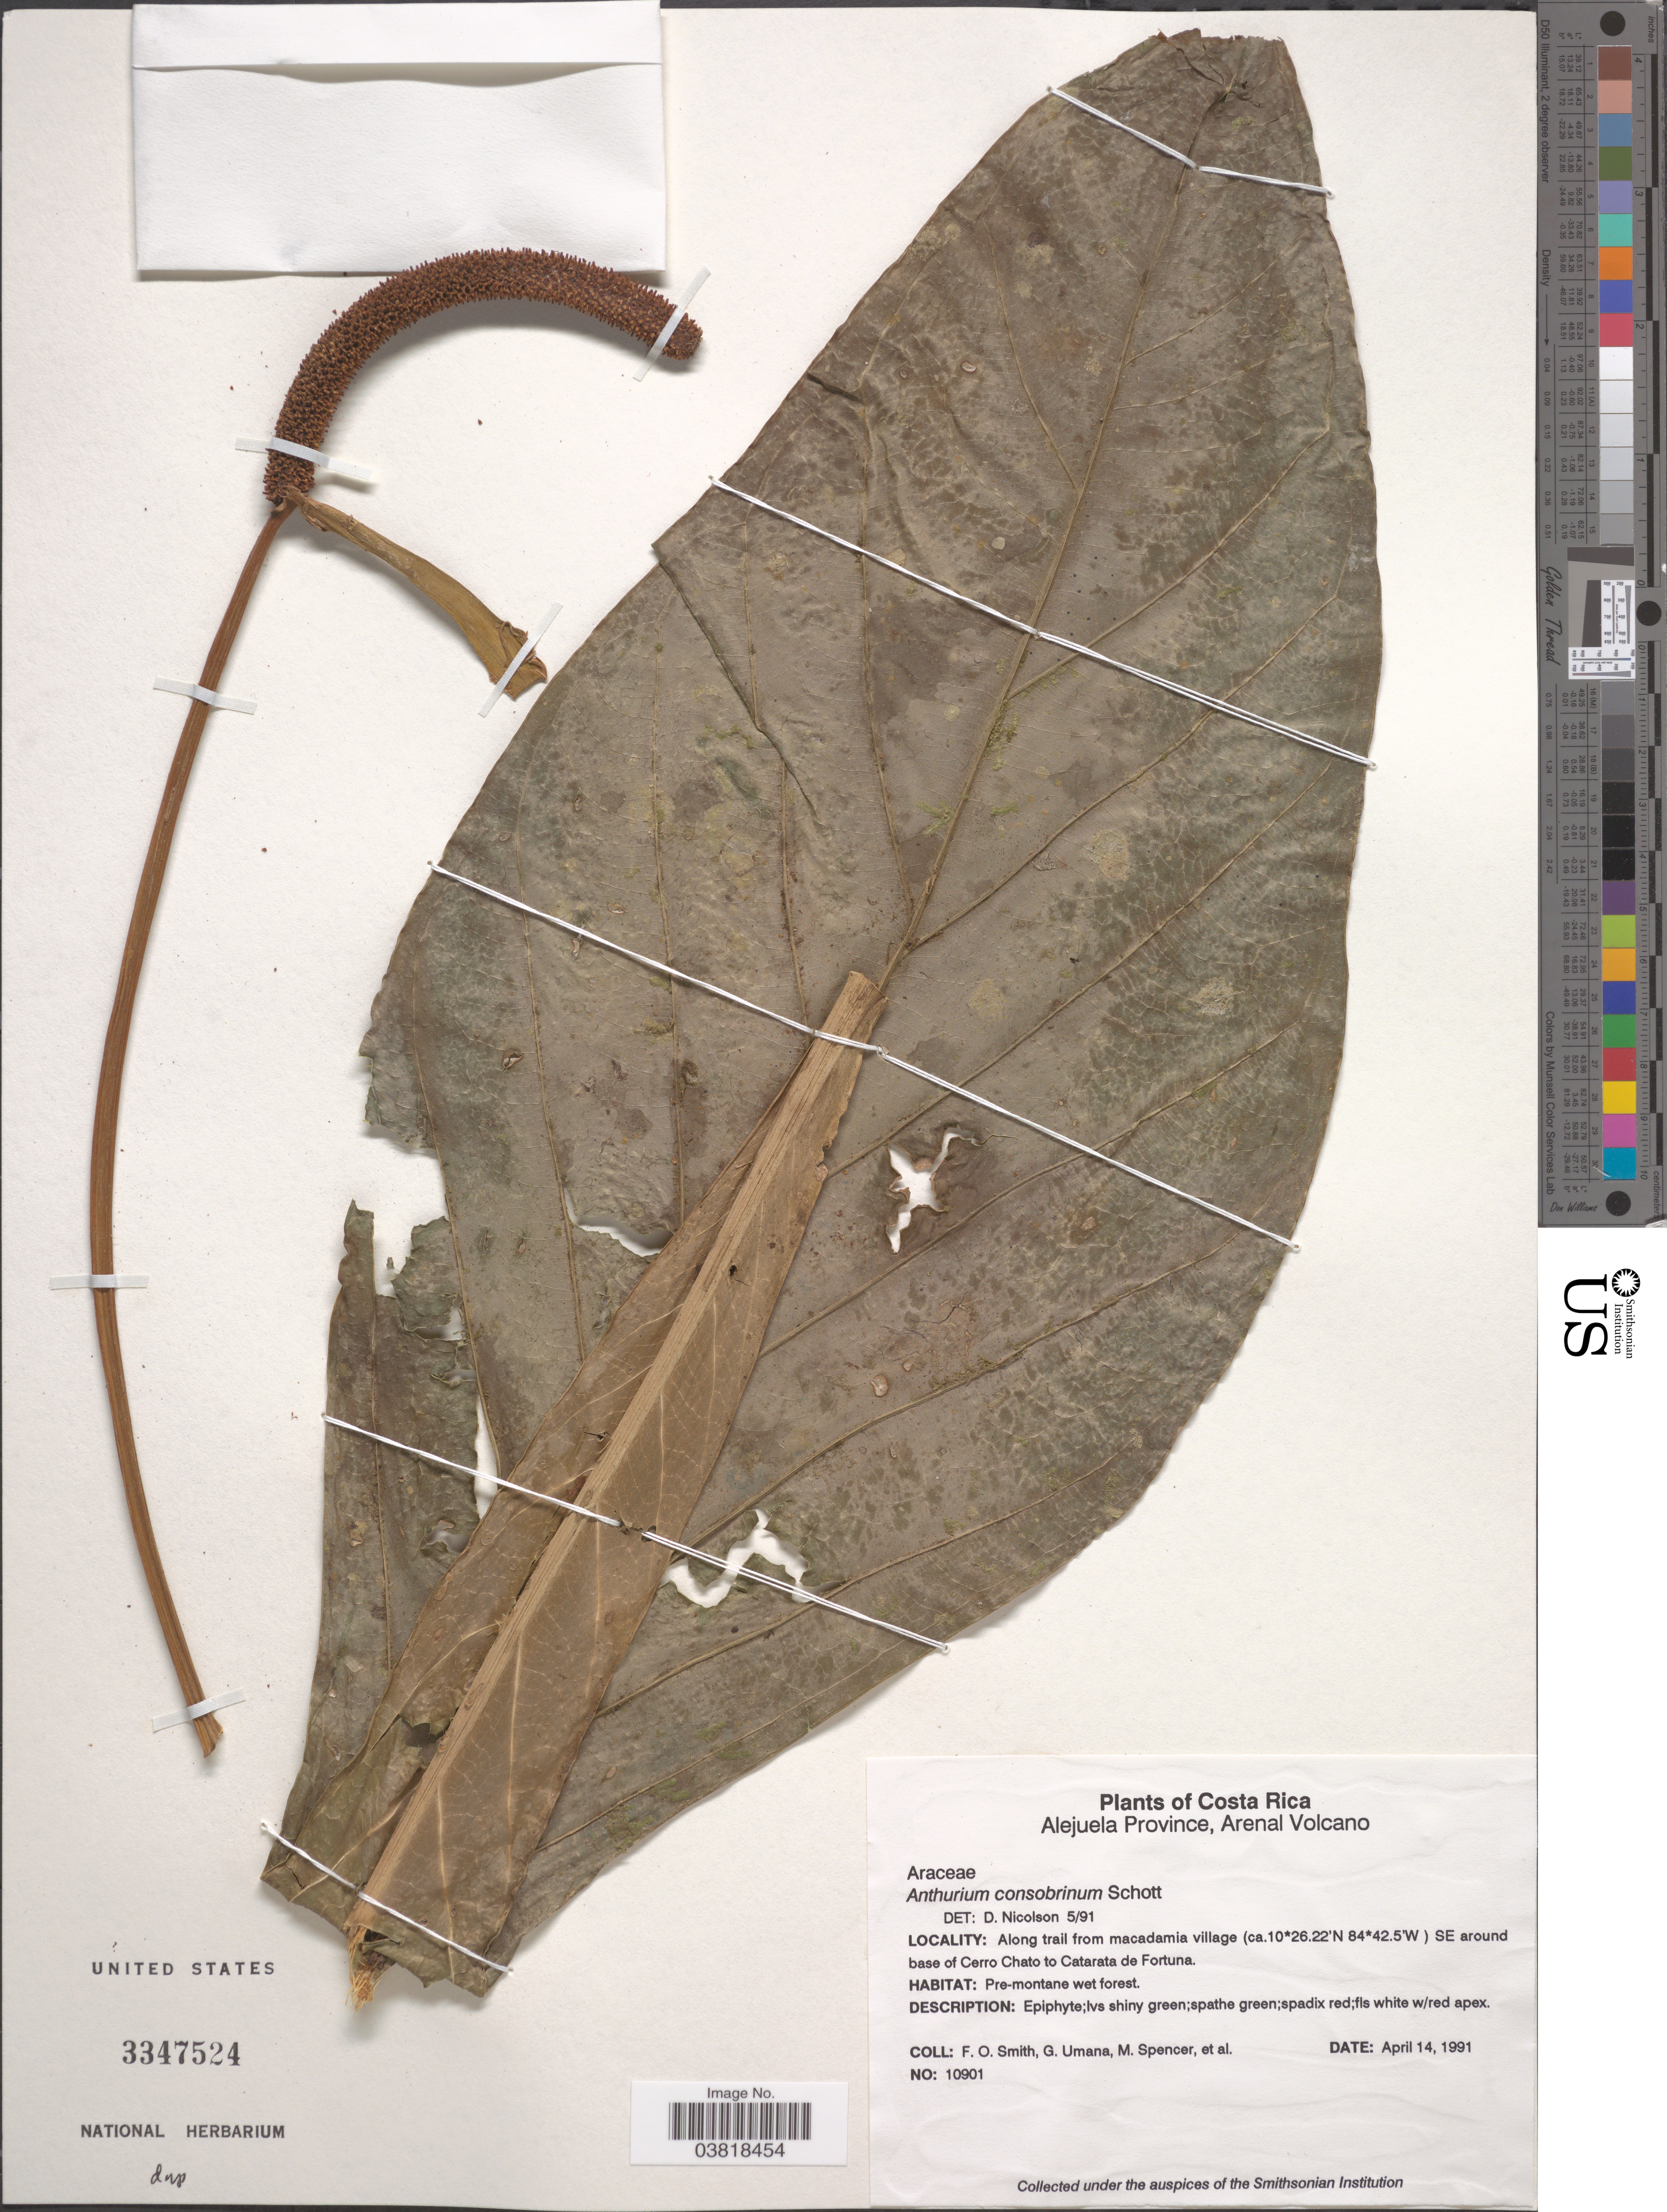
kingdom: Plantae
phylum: Tracheophyta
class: Liliopsida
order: Alismatales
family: Araceae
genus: Anthurium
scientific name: Anthurium consobrinum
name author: Schott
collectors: F. Smith, G. Umana, M. Spencer & et al.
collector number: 10901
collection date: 1991-04-14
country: Costa Rica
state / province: Alajuela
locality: Arenal Volcano. Along trail from macadamia village SE around base of Cerro Chato to Catarata de Fortuna.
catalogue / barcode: US 3347524